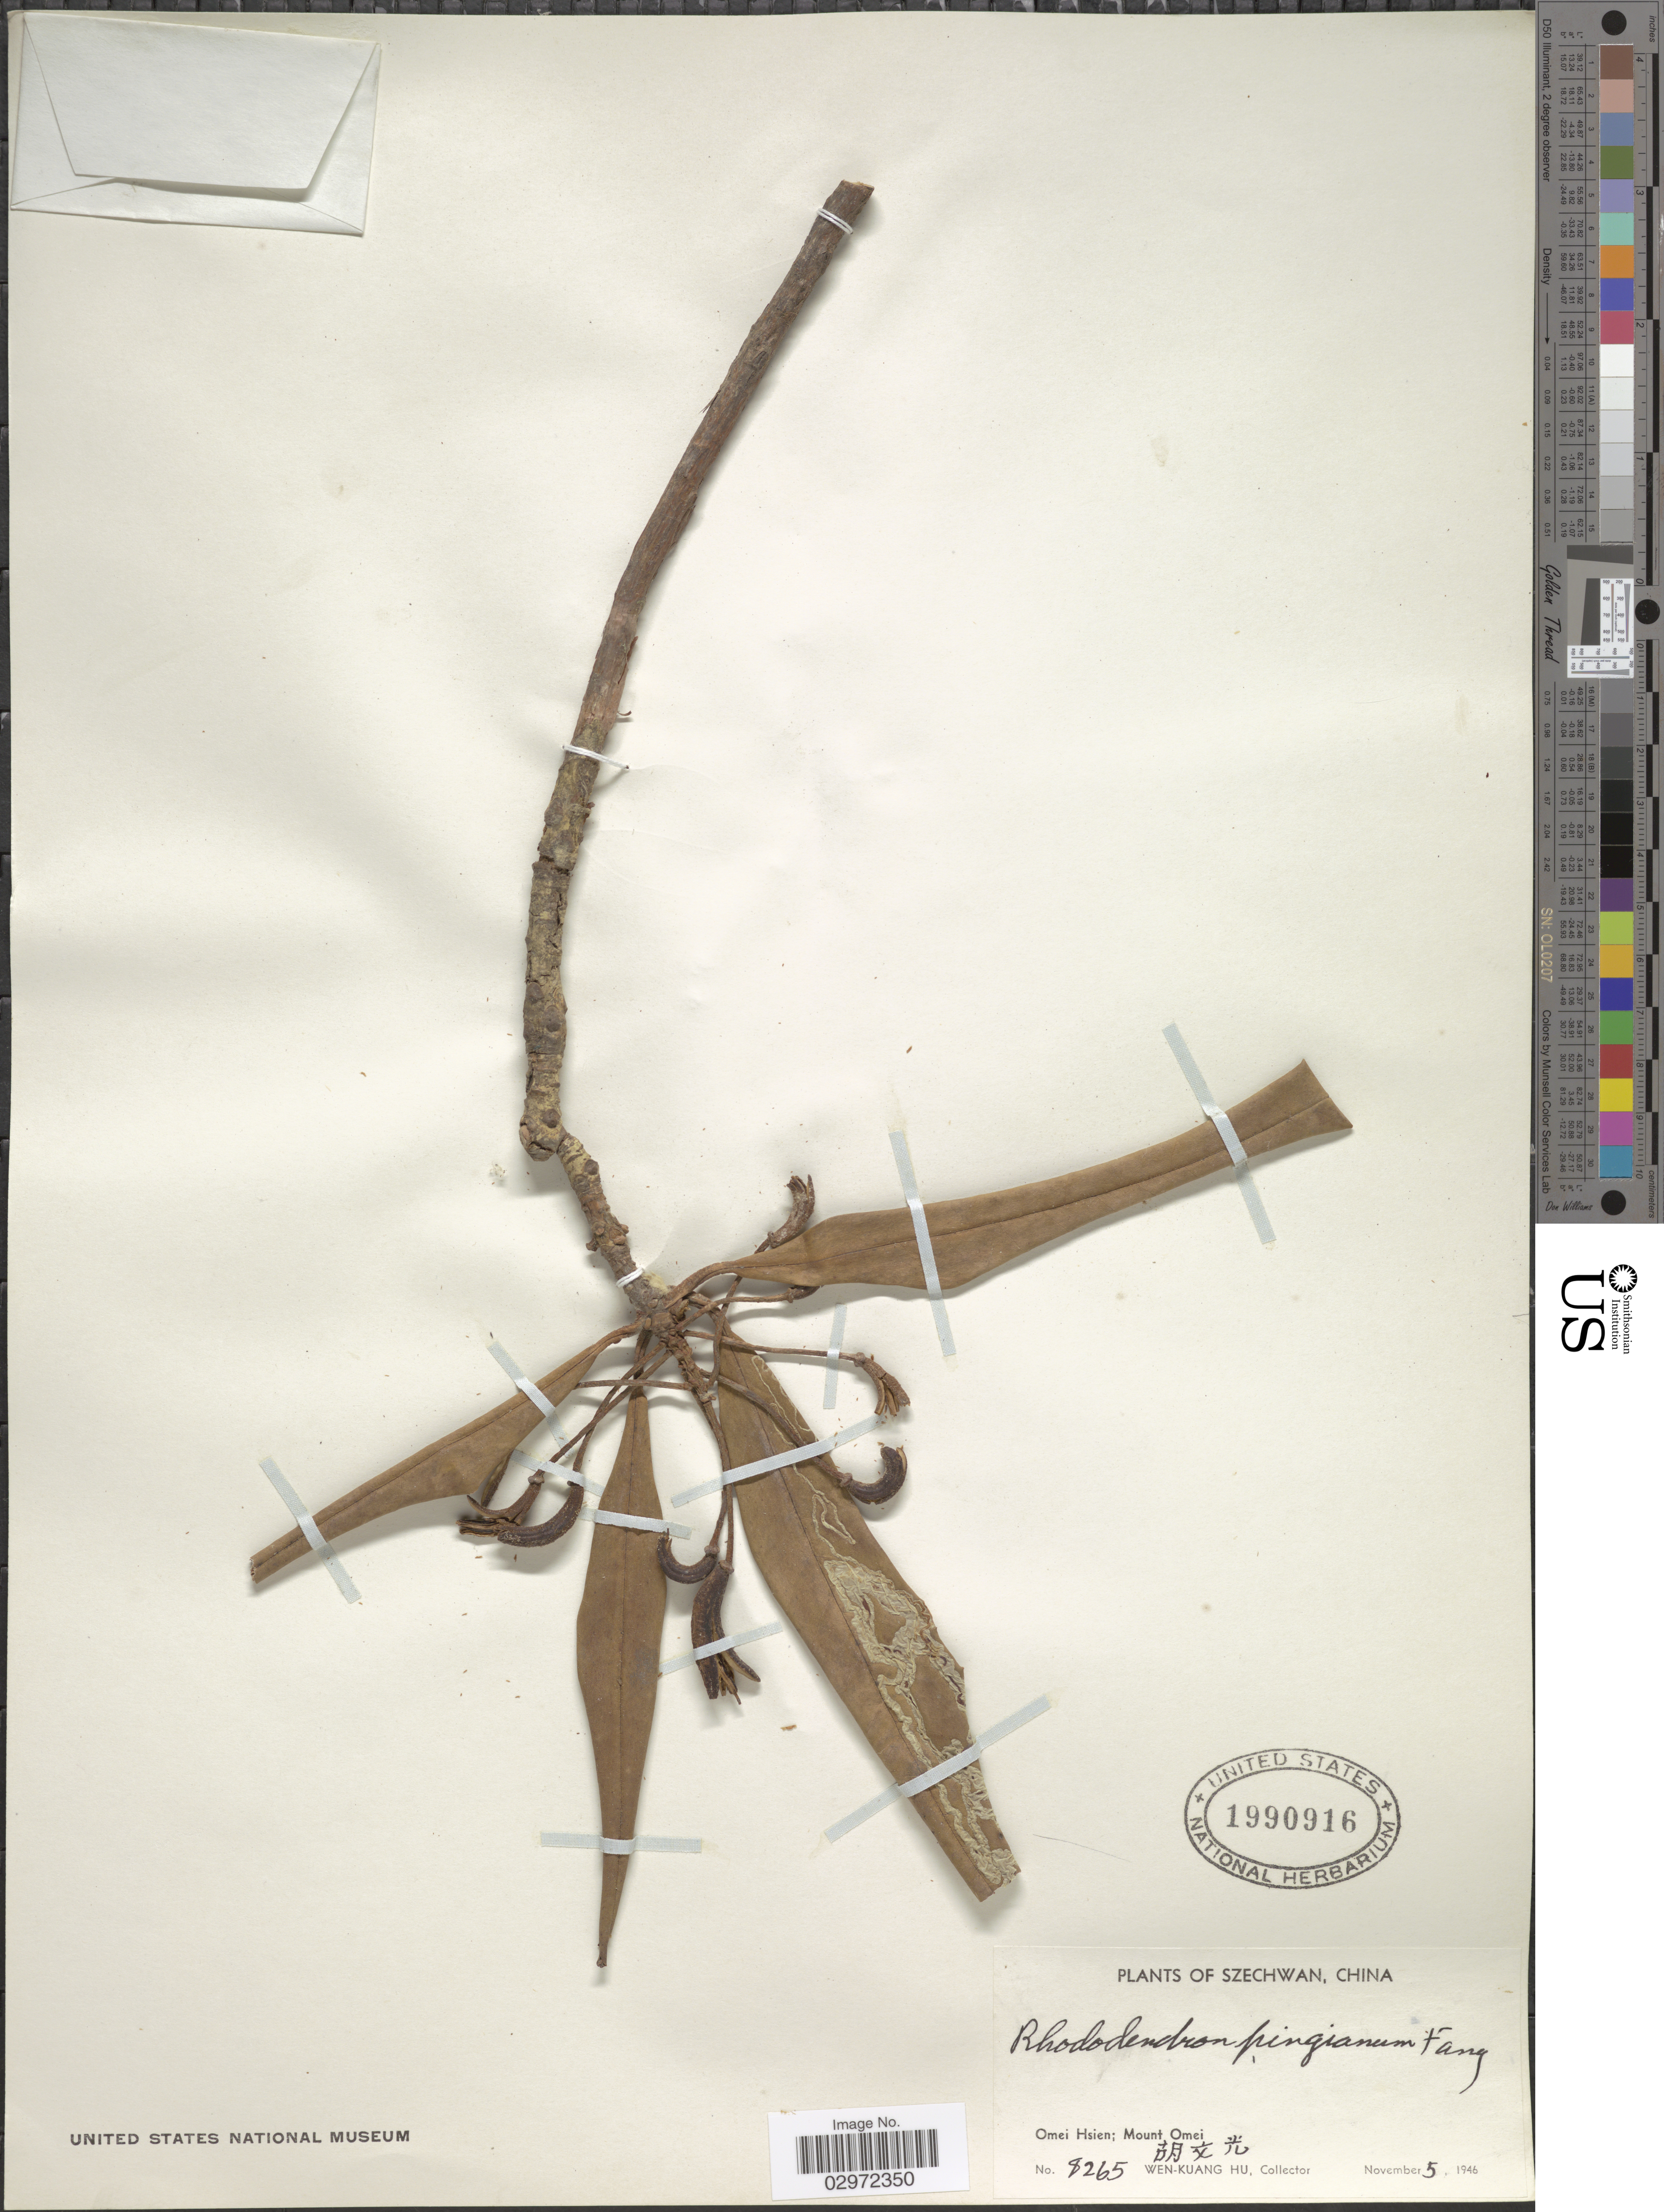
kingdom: Plantae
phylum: Tracheophyta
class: Magnoliopsida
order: Ericales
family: Ericaceae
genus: Rhododendron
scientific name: Rhododendron pingianum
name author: W.P. Fang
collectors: W. K. Hu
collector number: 8265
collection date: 1946-11-05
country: China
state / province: Sichuan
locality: Szechwan, Omei Hsien; Mount Omei.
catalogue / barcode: US 1990916